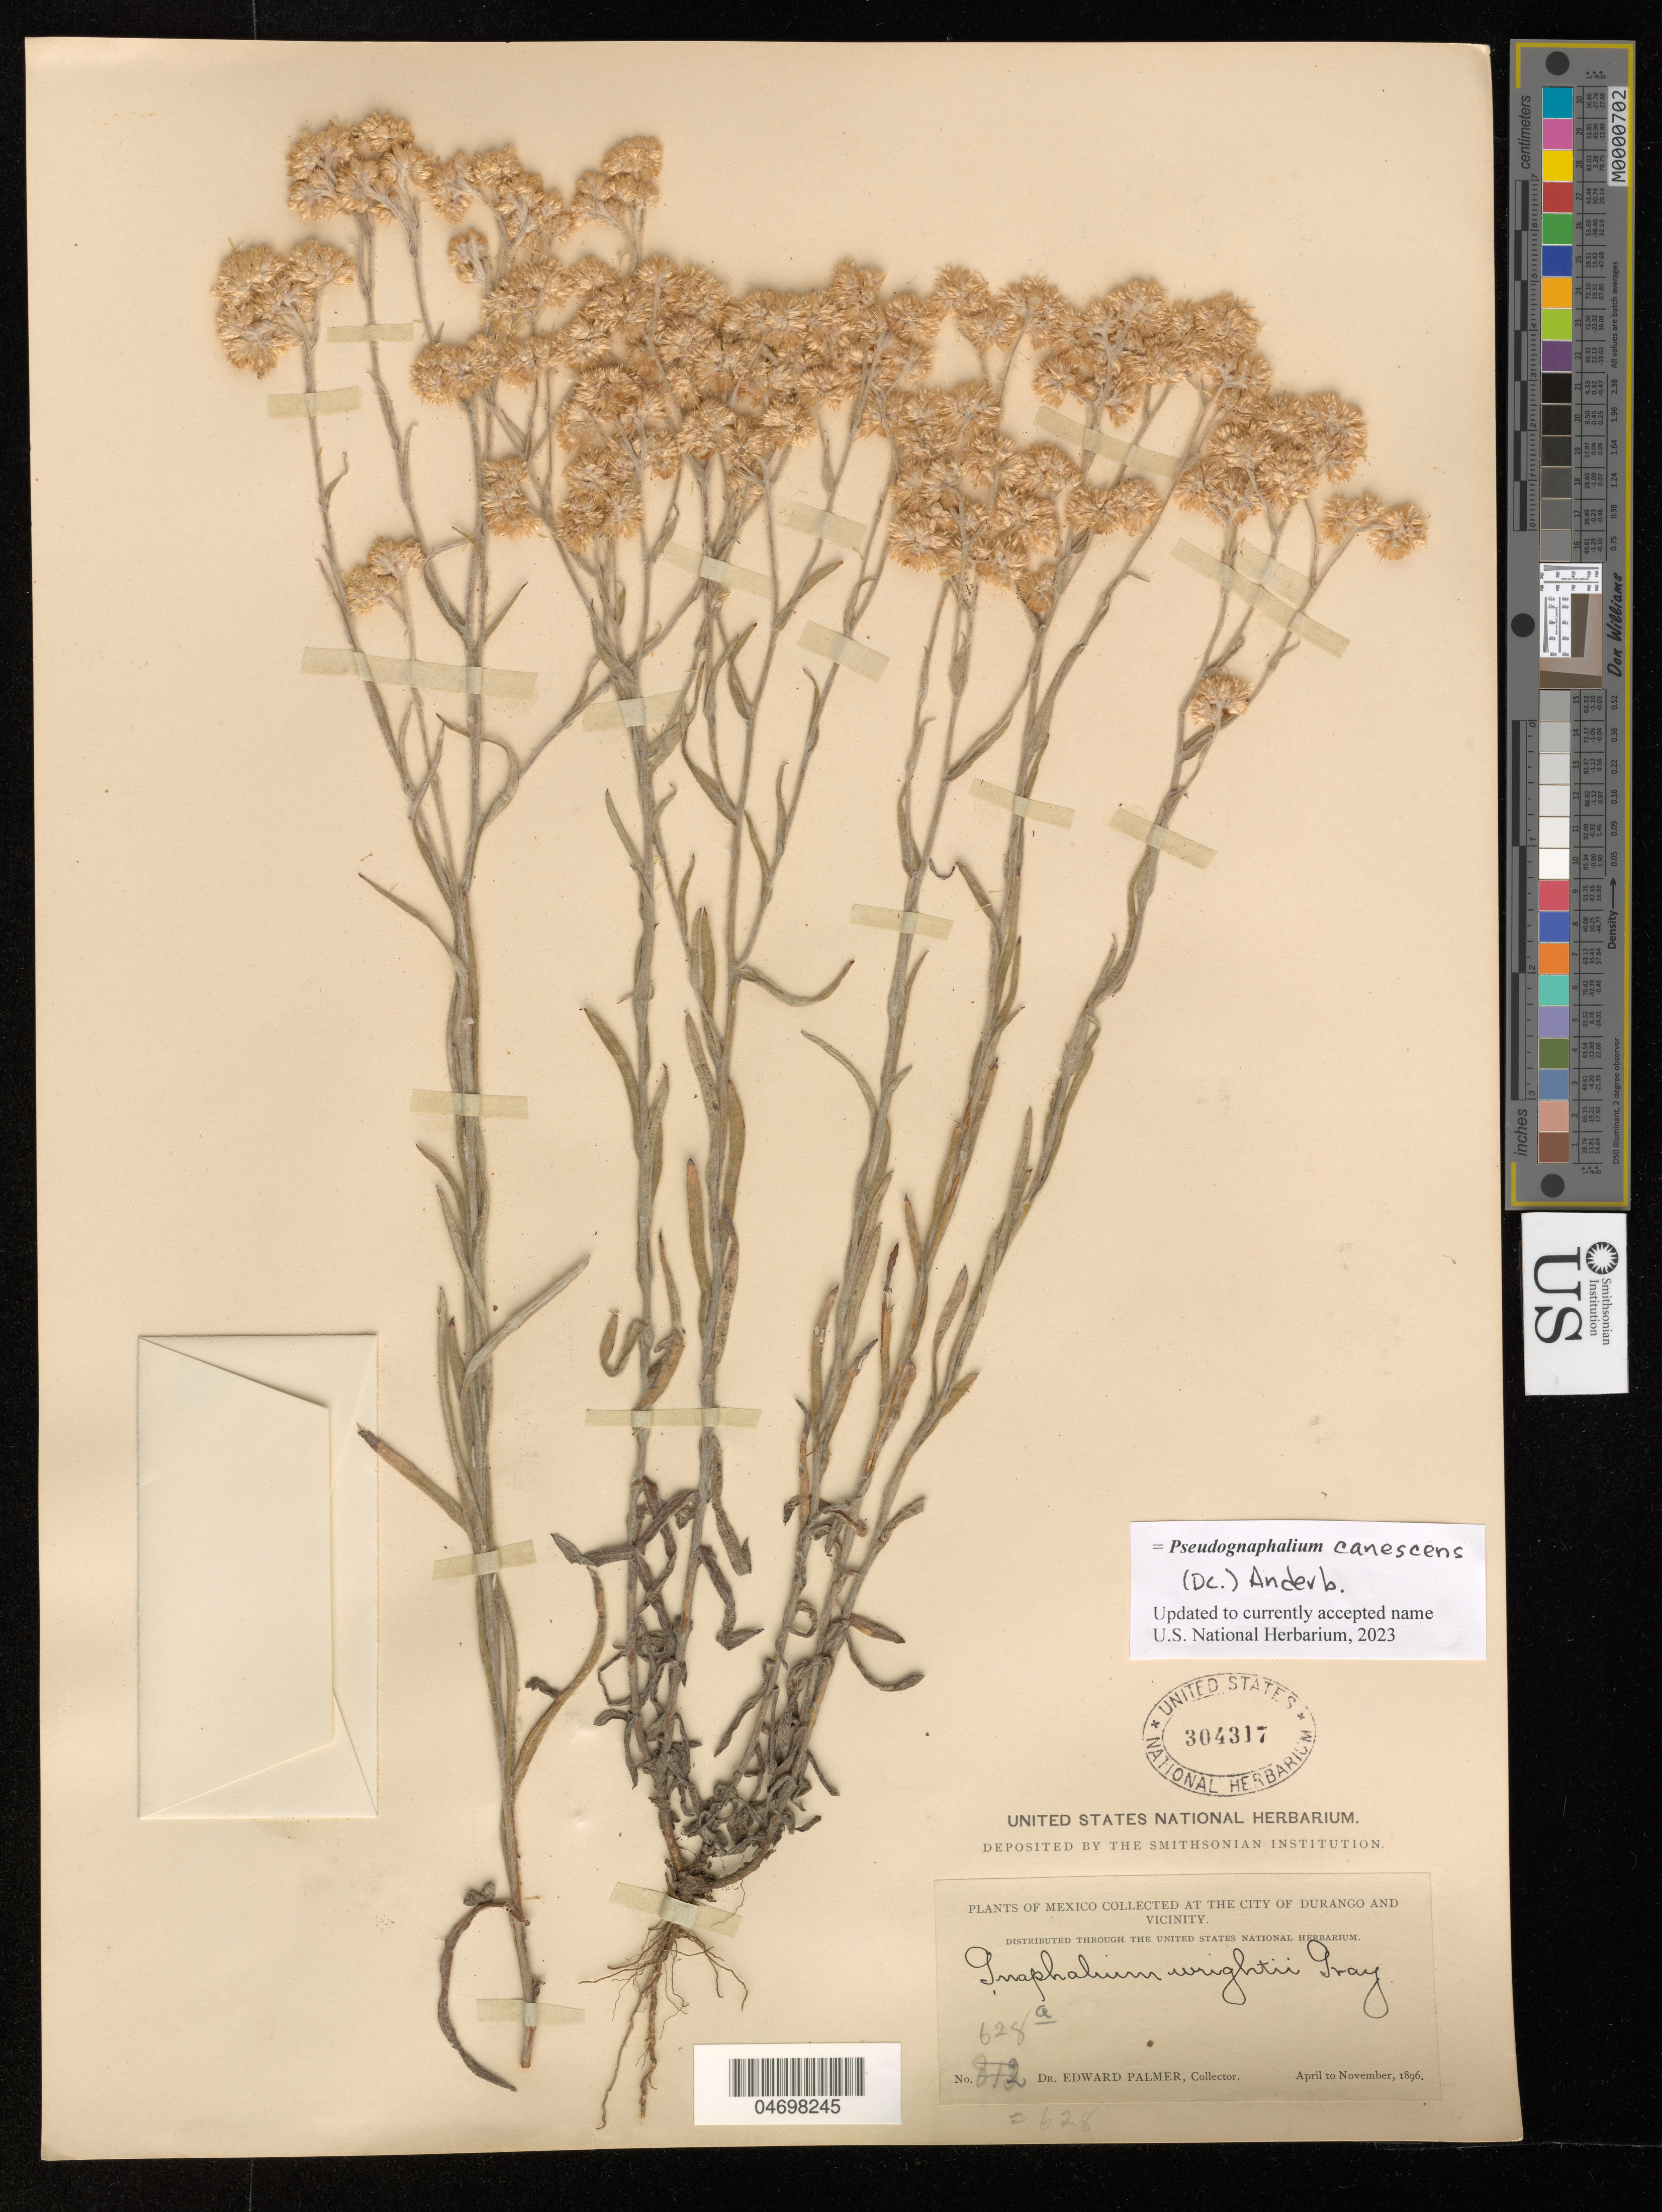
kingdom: Plantae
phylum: Tracheophyta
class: Magnoliopsida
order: Asterales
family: Asteraceae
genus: Pseudognaphalium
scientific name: Pseudognaphalium canescens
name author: (DC.) Anderb.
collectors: E. Palmer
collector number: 628 a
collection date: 1896-04/1896-11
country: Mexico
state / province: Durango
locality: At the City of Durango and Vicinity.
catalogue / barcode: US 304317